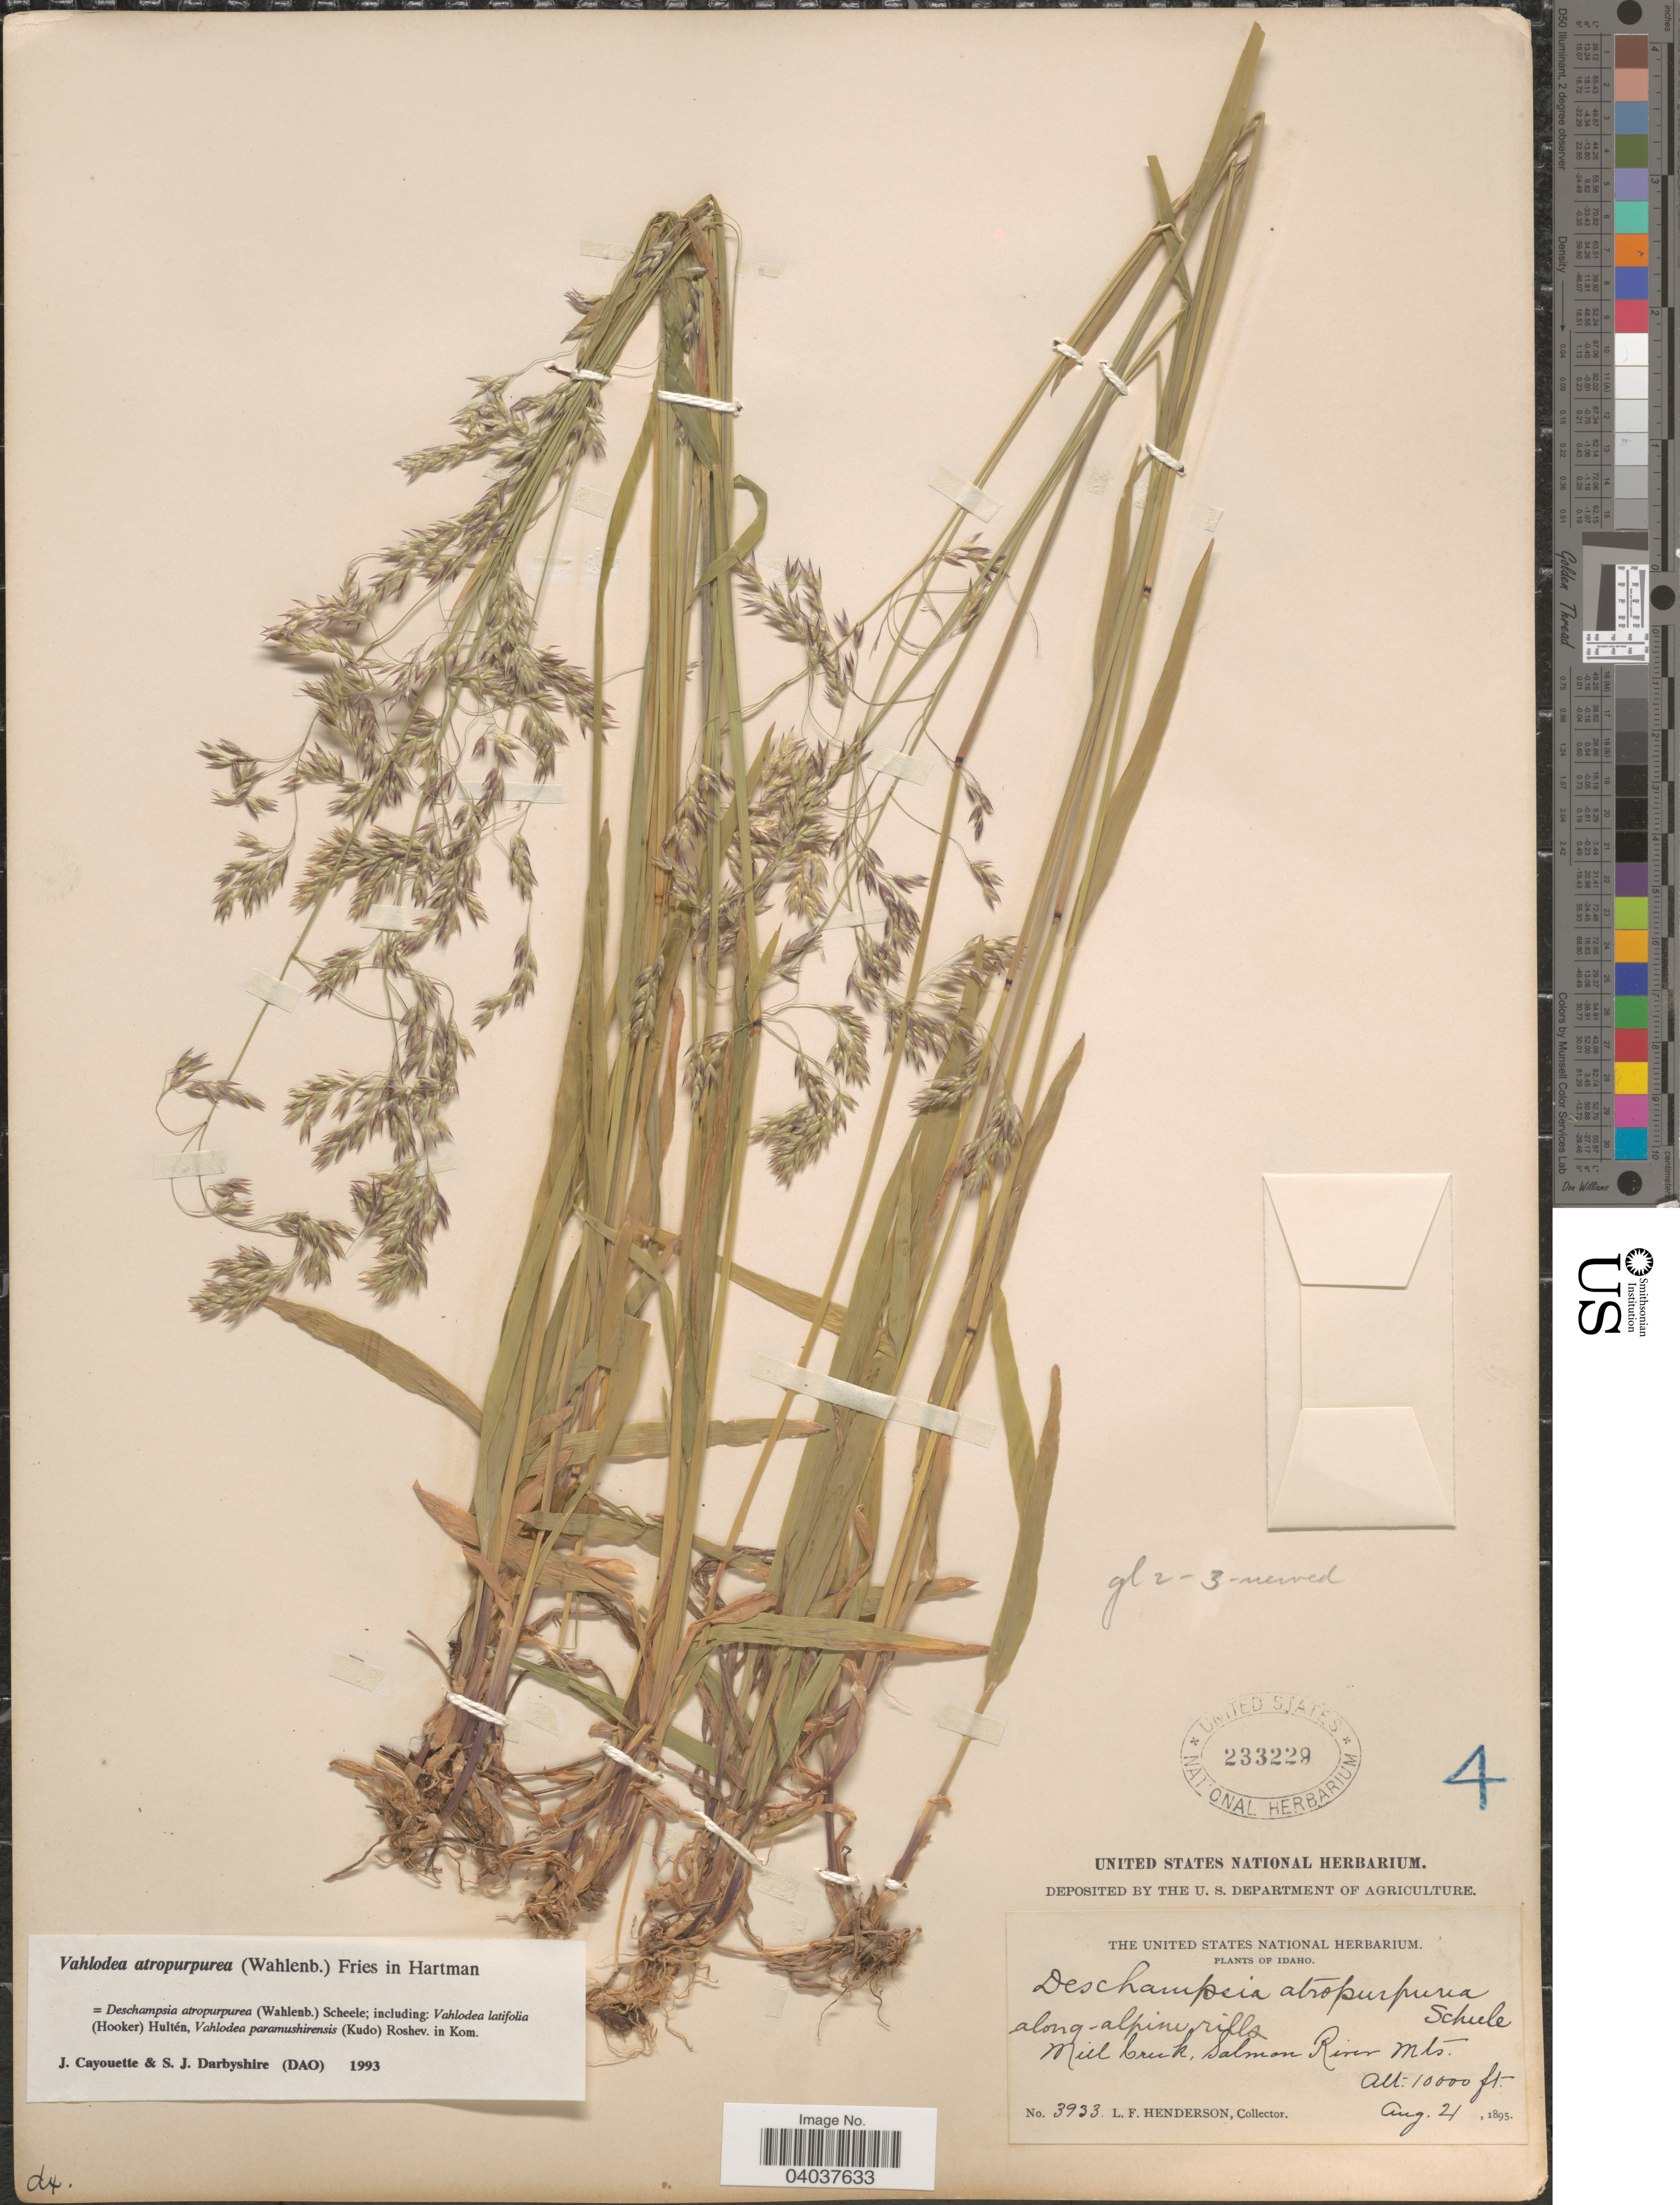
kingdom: Plantae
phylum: Tracheophyta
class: Liliopsida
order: Poales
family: Poaceae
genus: Vahlodea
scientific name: Vahlodea atropurpurea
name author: (Wahlenb.) Fr. ex Hartm.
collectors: L. Henderson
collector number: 3933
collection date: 1895-08-21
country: United States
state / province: Idaho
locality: Mill Creek, Salmon River Mts.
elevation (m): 3048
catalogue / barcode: US 233229